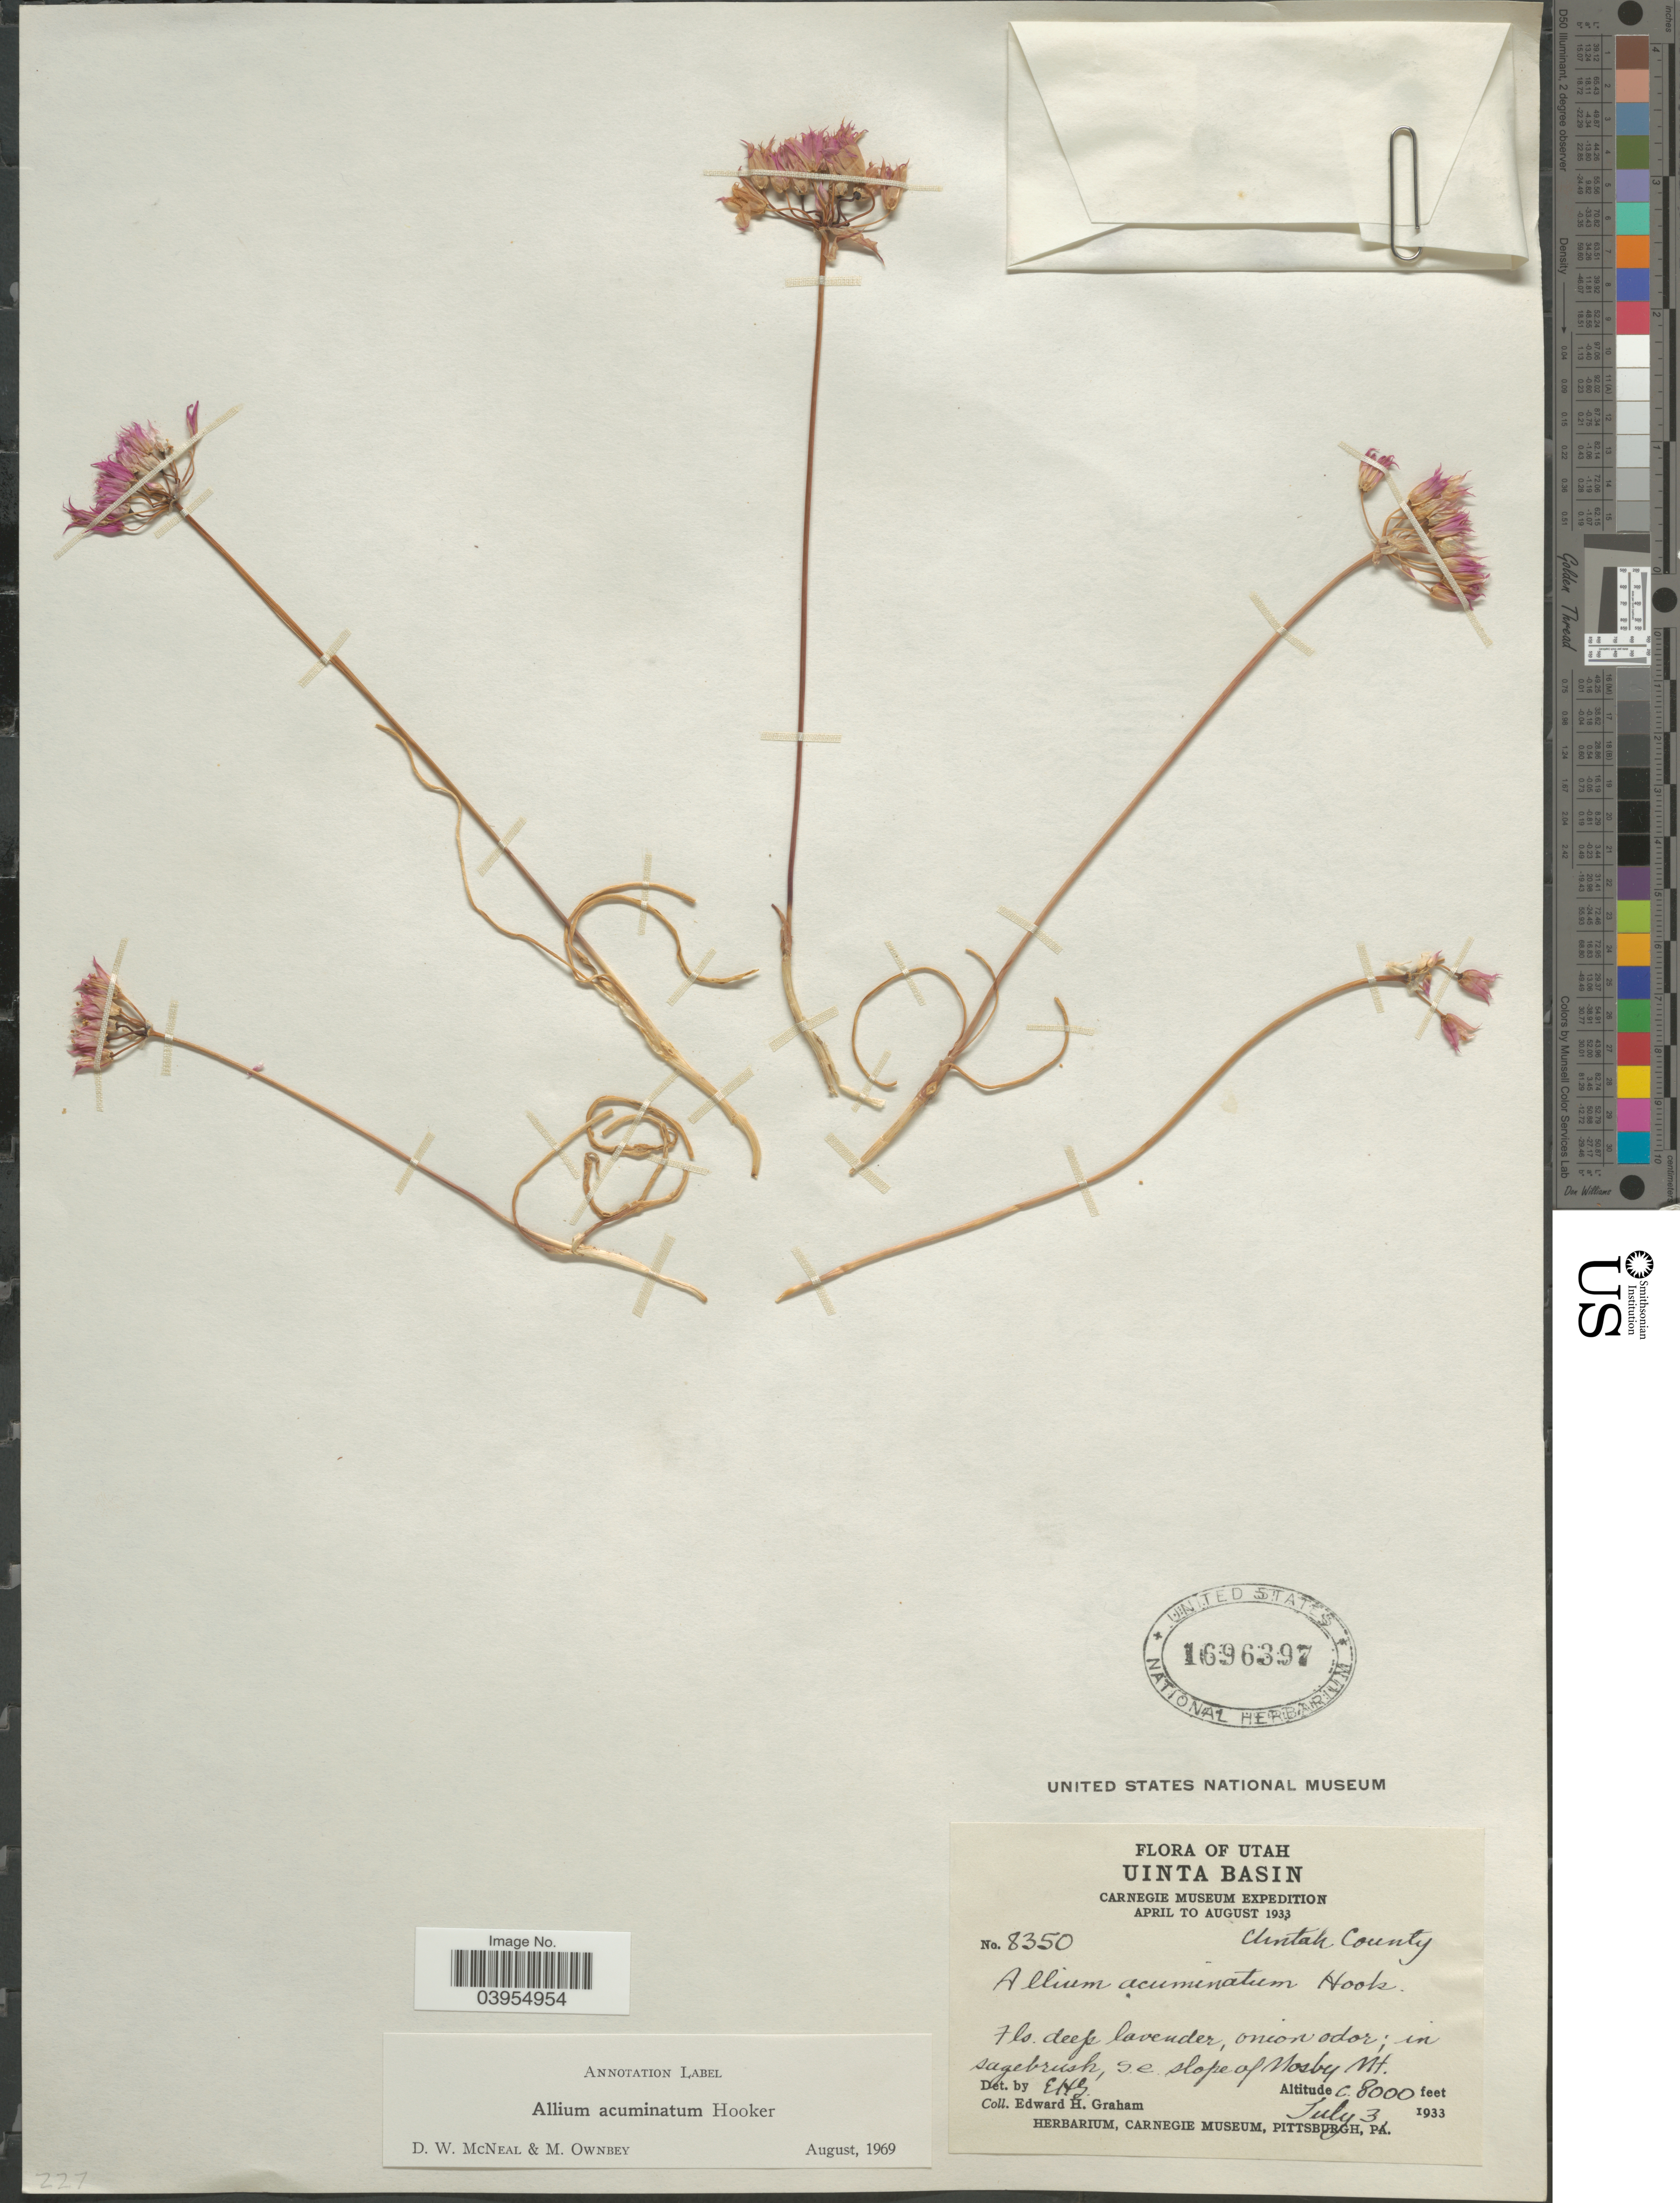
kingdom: Plantae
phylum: Tracheophyta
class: Liliopsida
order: Asparagales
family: Amaryllidaceae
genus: Allium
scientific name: Allium acuminatum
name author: Hook.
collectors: E. H. Graham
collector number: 8350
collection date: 1933-07-03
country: United States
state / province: Utah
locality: Uinta Basin. Uintah County. in sagebrush, S.e. slope of Mosby Mt.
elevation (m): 2438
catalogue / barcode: US 1696397